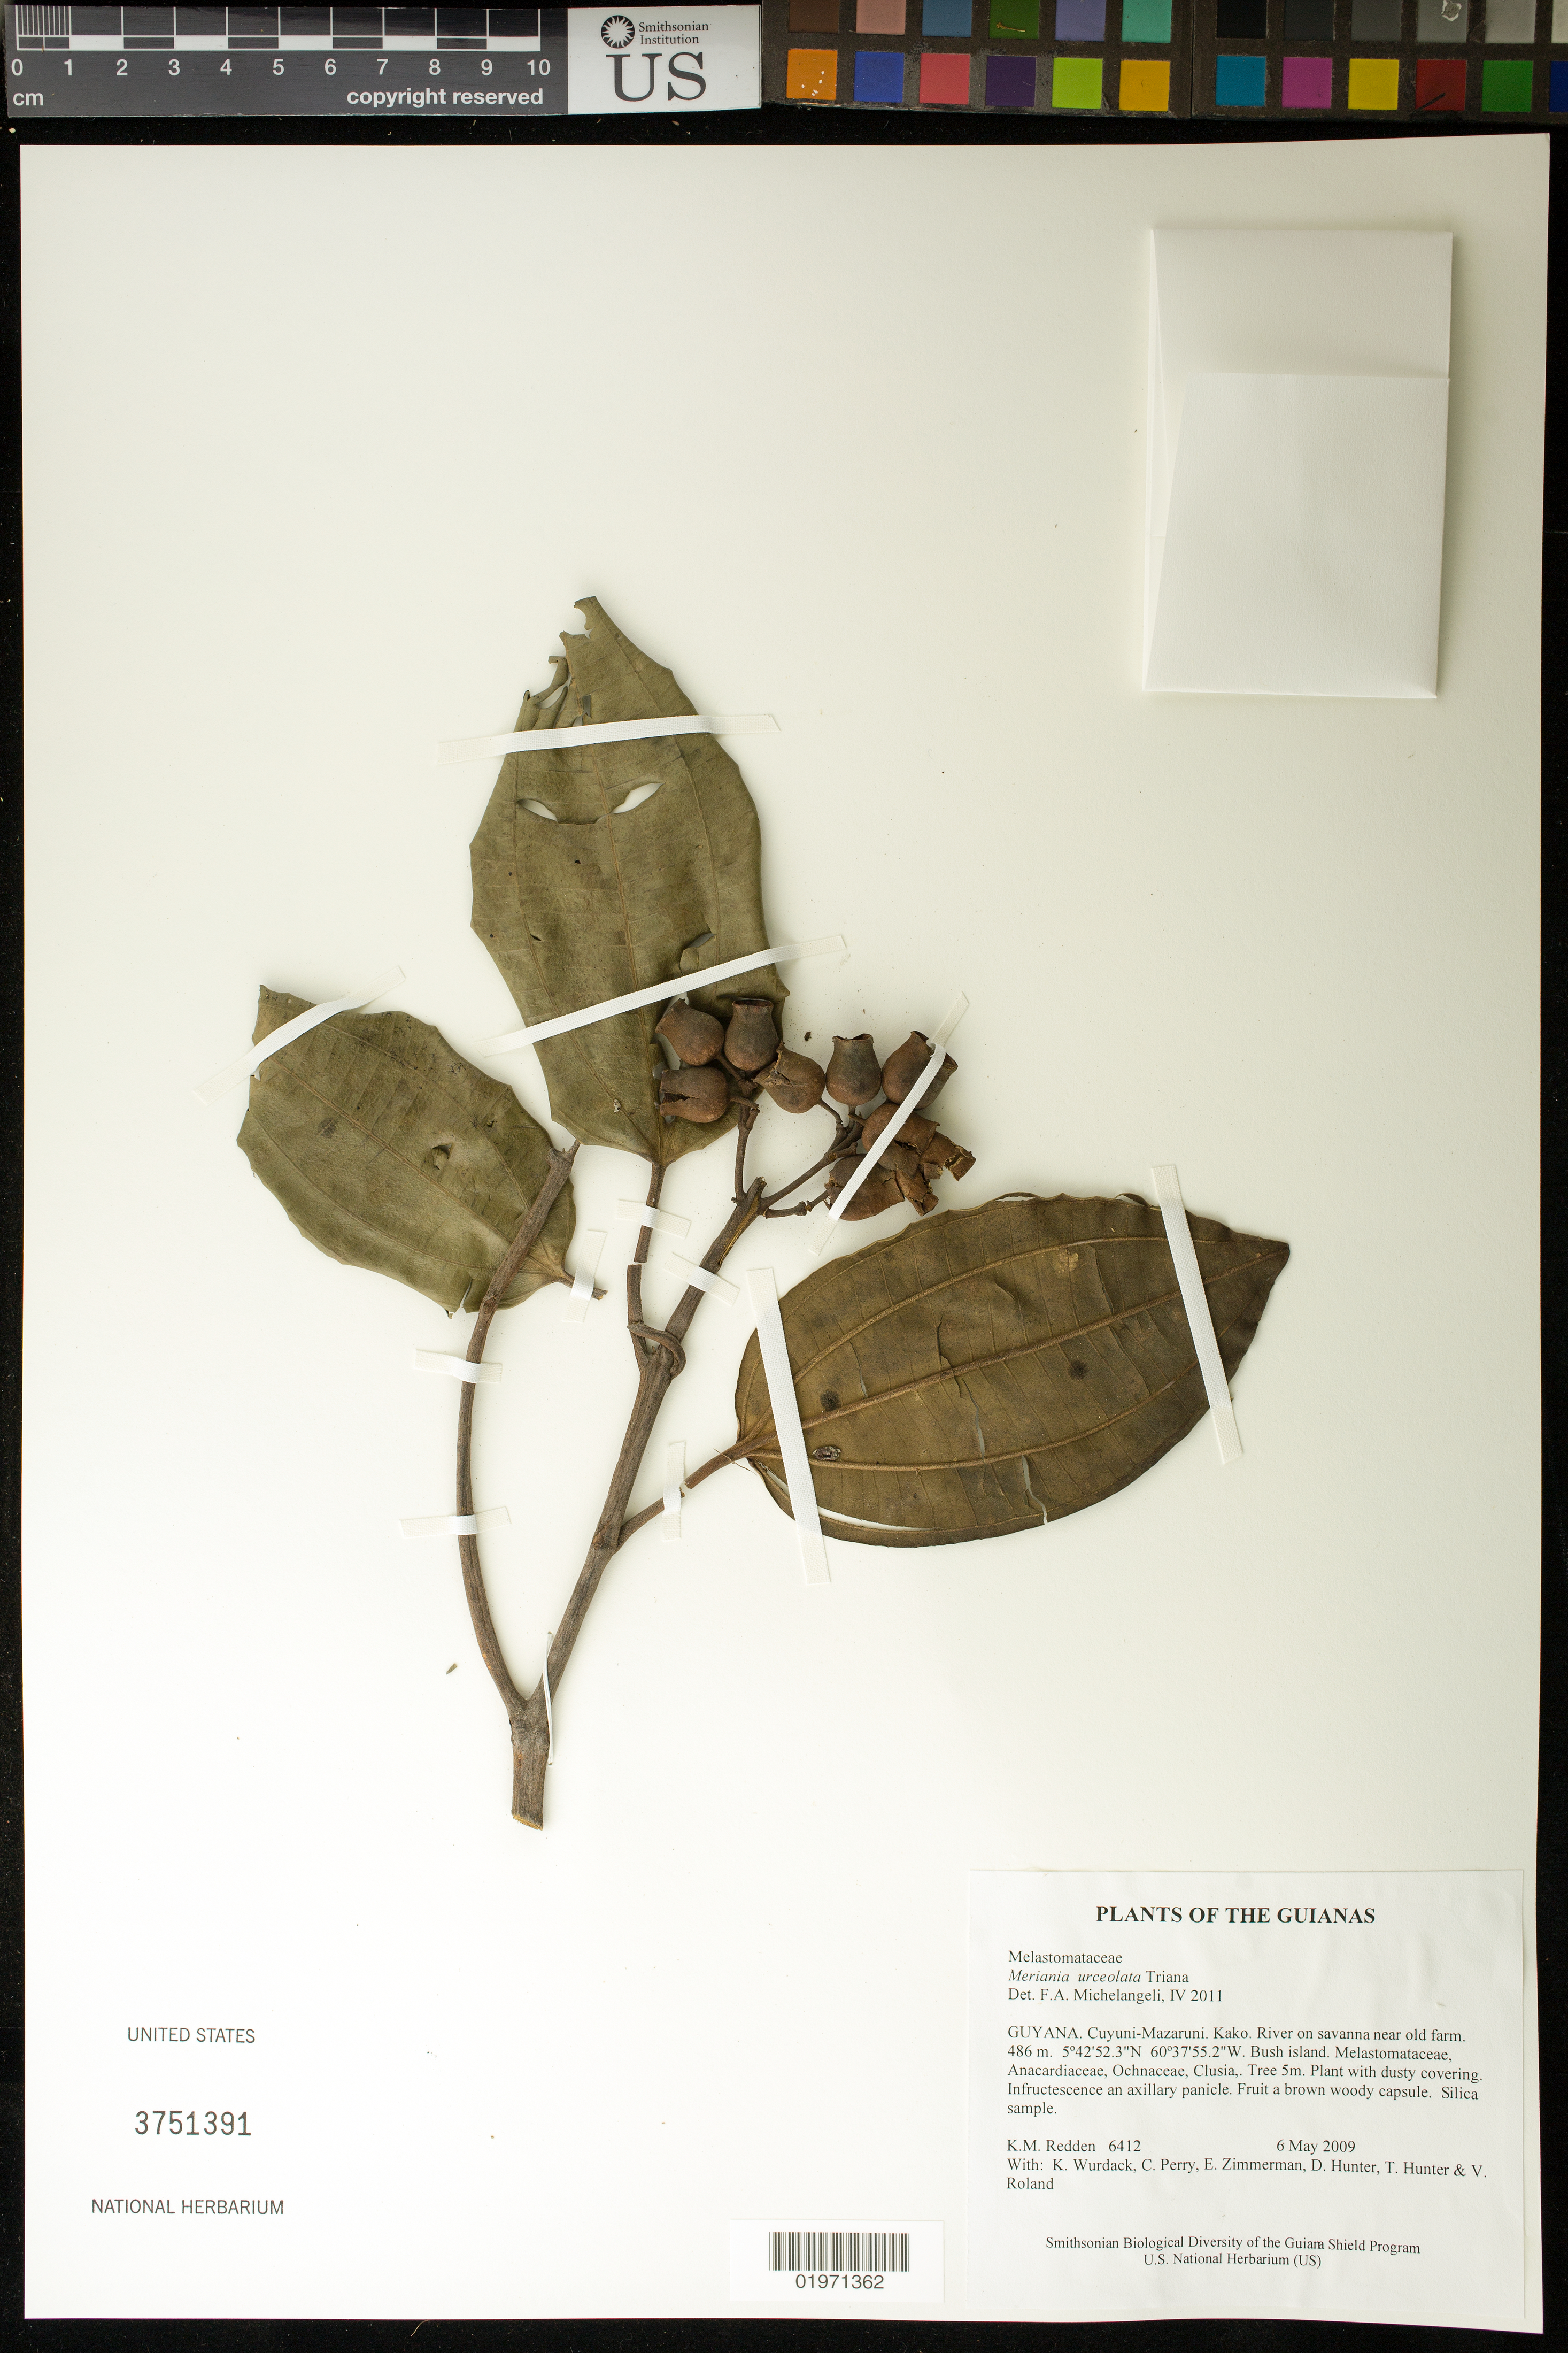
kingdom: Plantae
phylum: Tracheophyta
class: Magnoliopsida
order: Myrtales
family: Melastomataceae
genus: Meriania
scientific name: Meriania urceolata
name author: Triana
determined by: Michelangeli, F. A.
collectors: K. M. Redden, K. Wurdack, C. Perry, E. Zimmerman, D. Hunter, T. Hunter & V. Roland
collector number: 6412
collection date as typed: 6 May 2009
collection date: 2009-05-06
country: Guyana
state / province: Cuyuni-Mazaruni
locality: Kako. River on savanna near old farm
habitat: Bush island. Melastomataceae, Anacardiaceae, Ochnaceae, Clusia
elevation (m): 486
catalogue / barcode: US 3751391